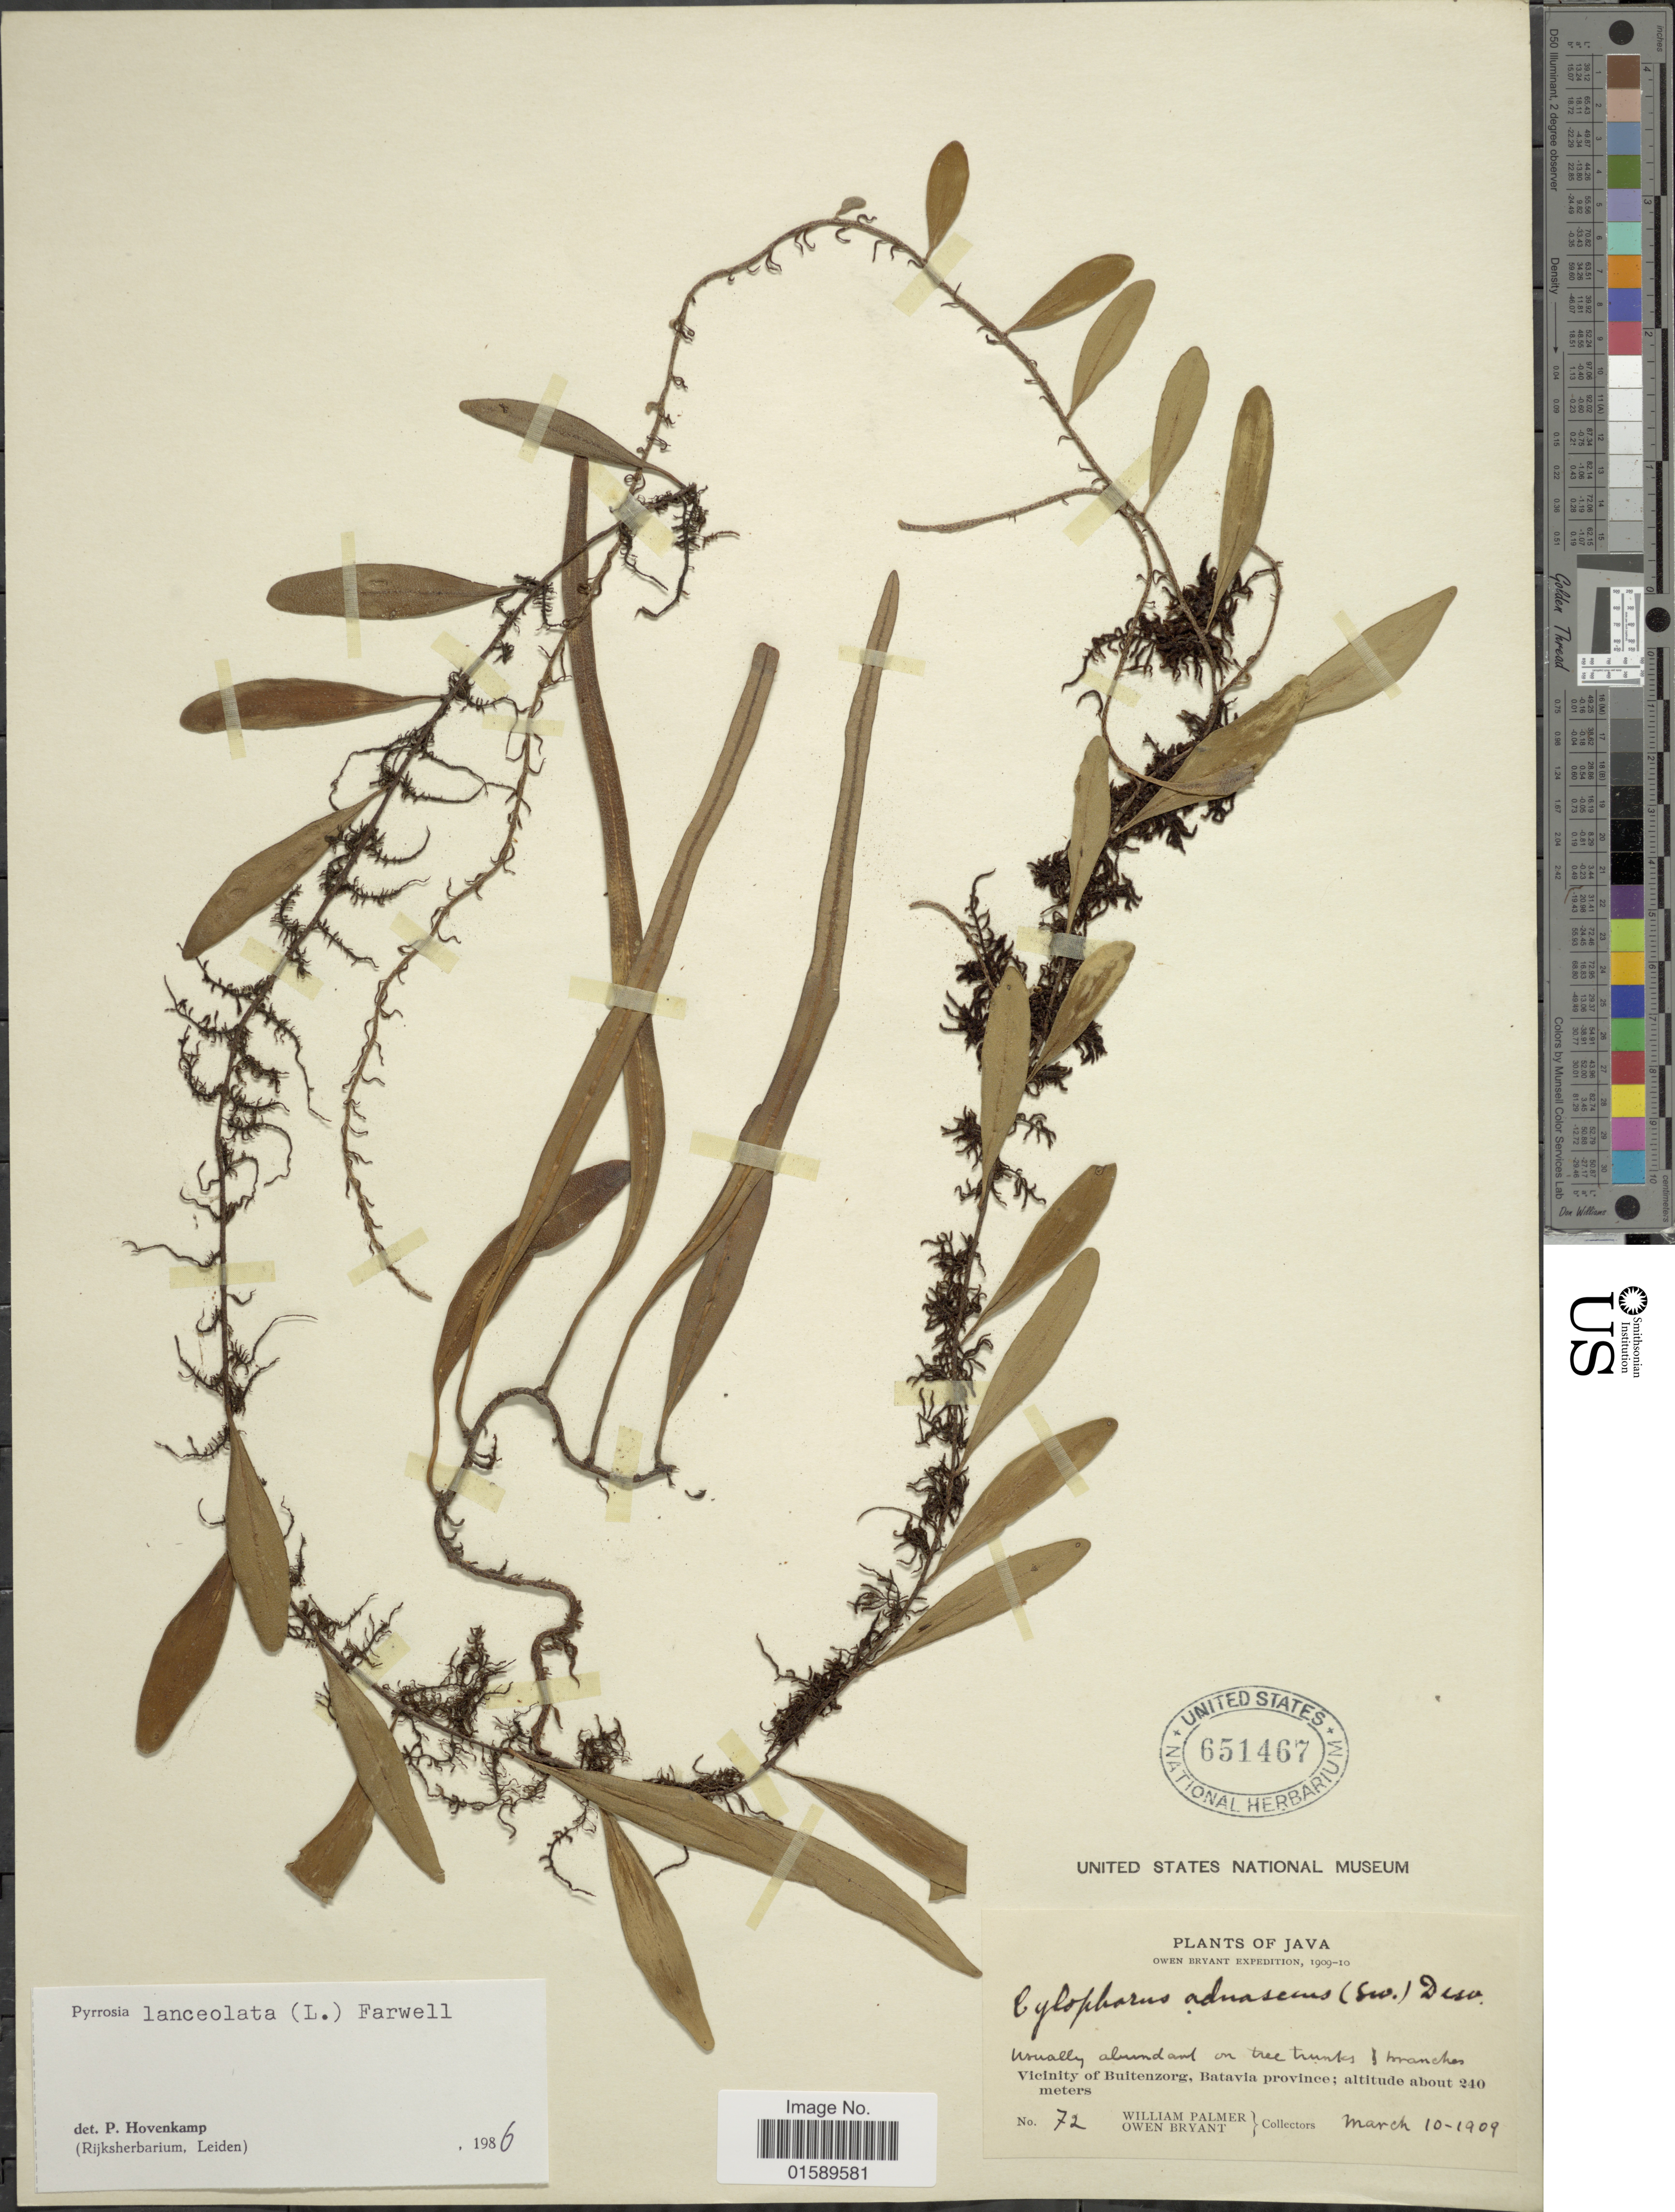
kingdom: Plantae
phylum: Tracheophyta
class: Polypodiopsida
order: Polypodiales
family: Polypodiaceae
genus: Pyrrosia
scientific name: Pyrrosia lanceolata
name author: (L.) Farw.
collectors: W. Palmer & O. Bryant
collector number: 72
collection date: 1909-03-10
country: Indonesia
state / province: Java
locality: Java. Vicinity of Buitenzorg, Batavia province.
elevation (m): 240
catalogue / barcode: US 651467